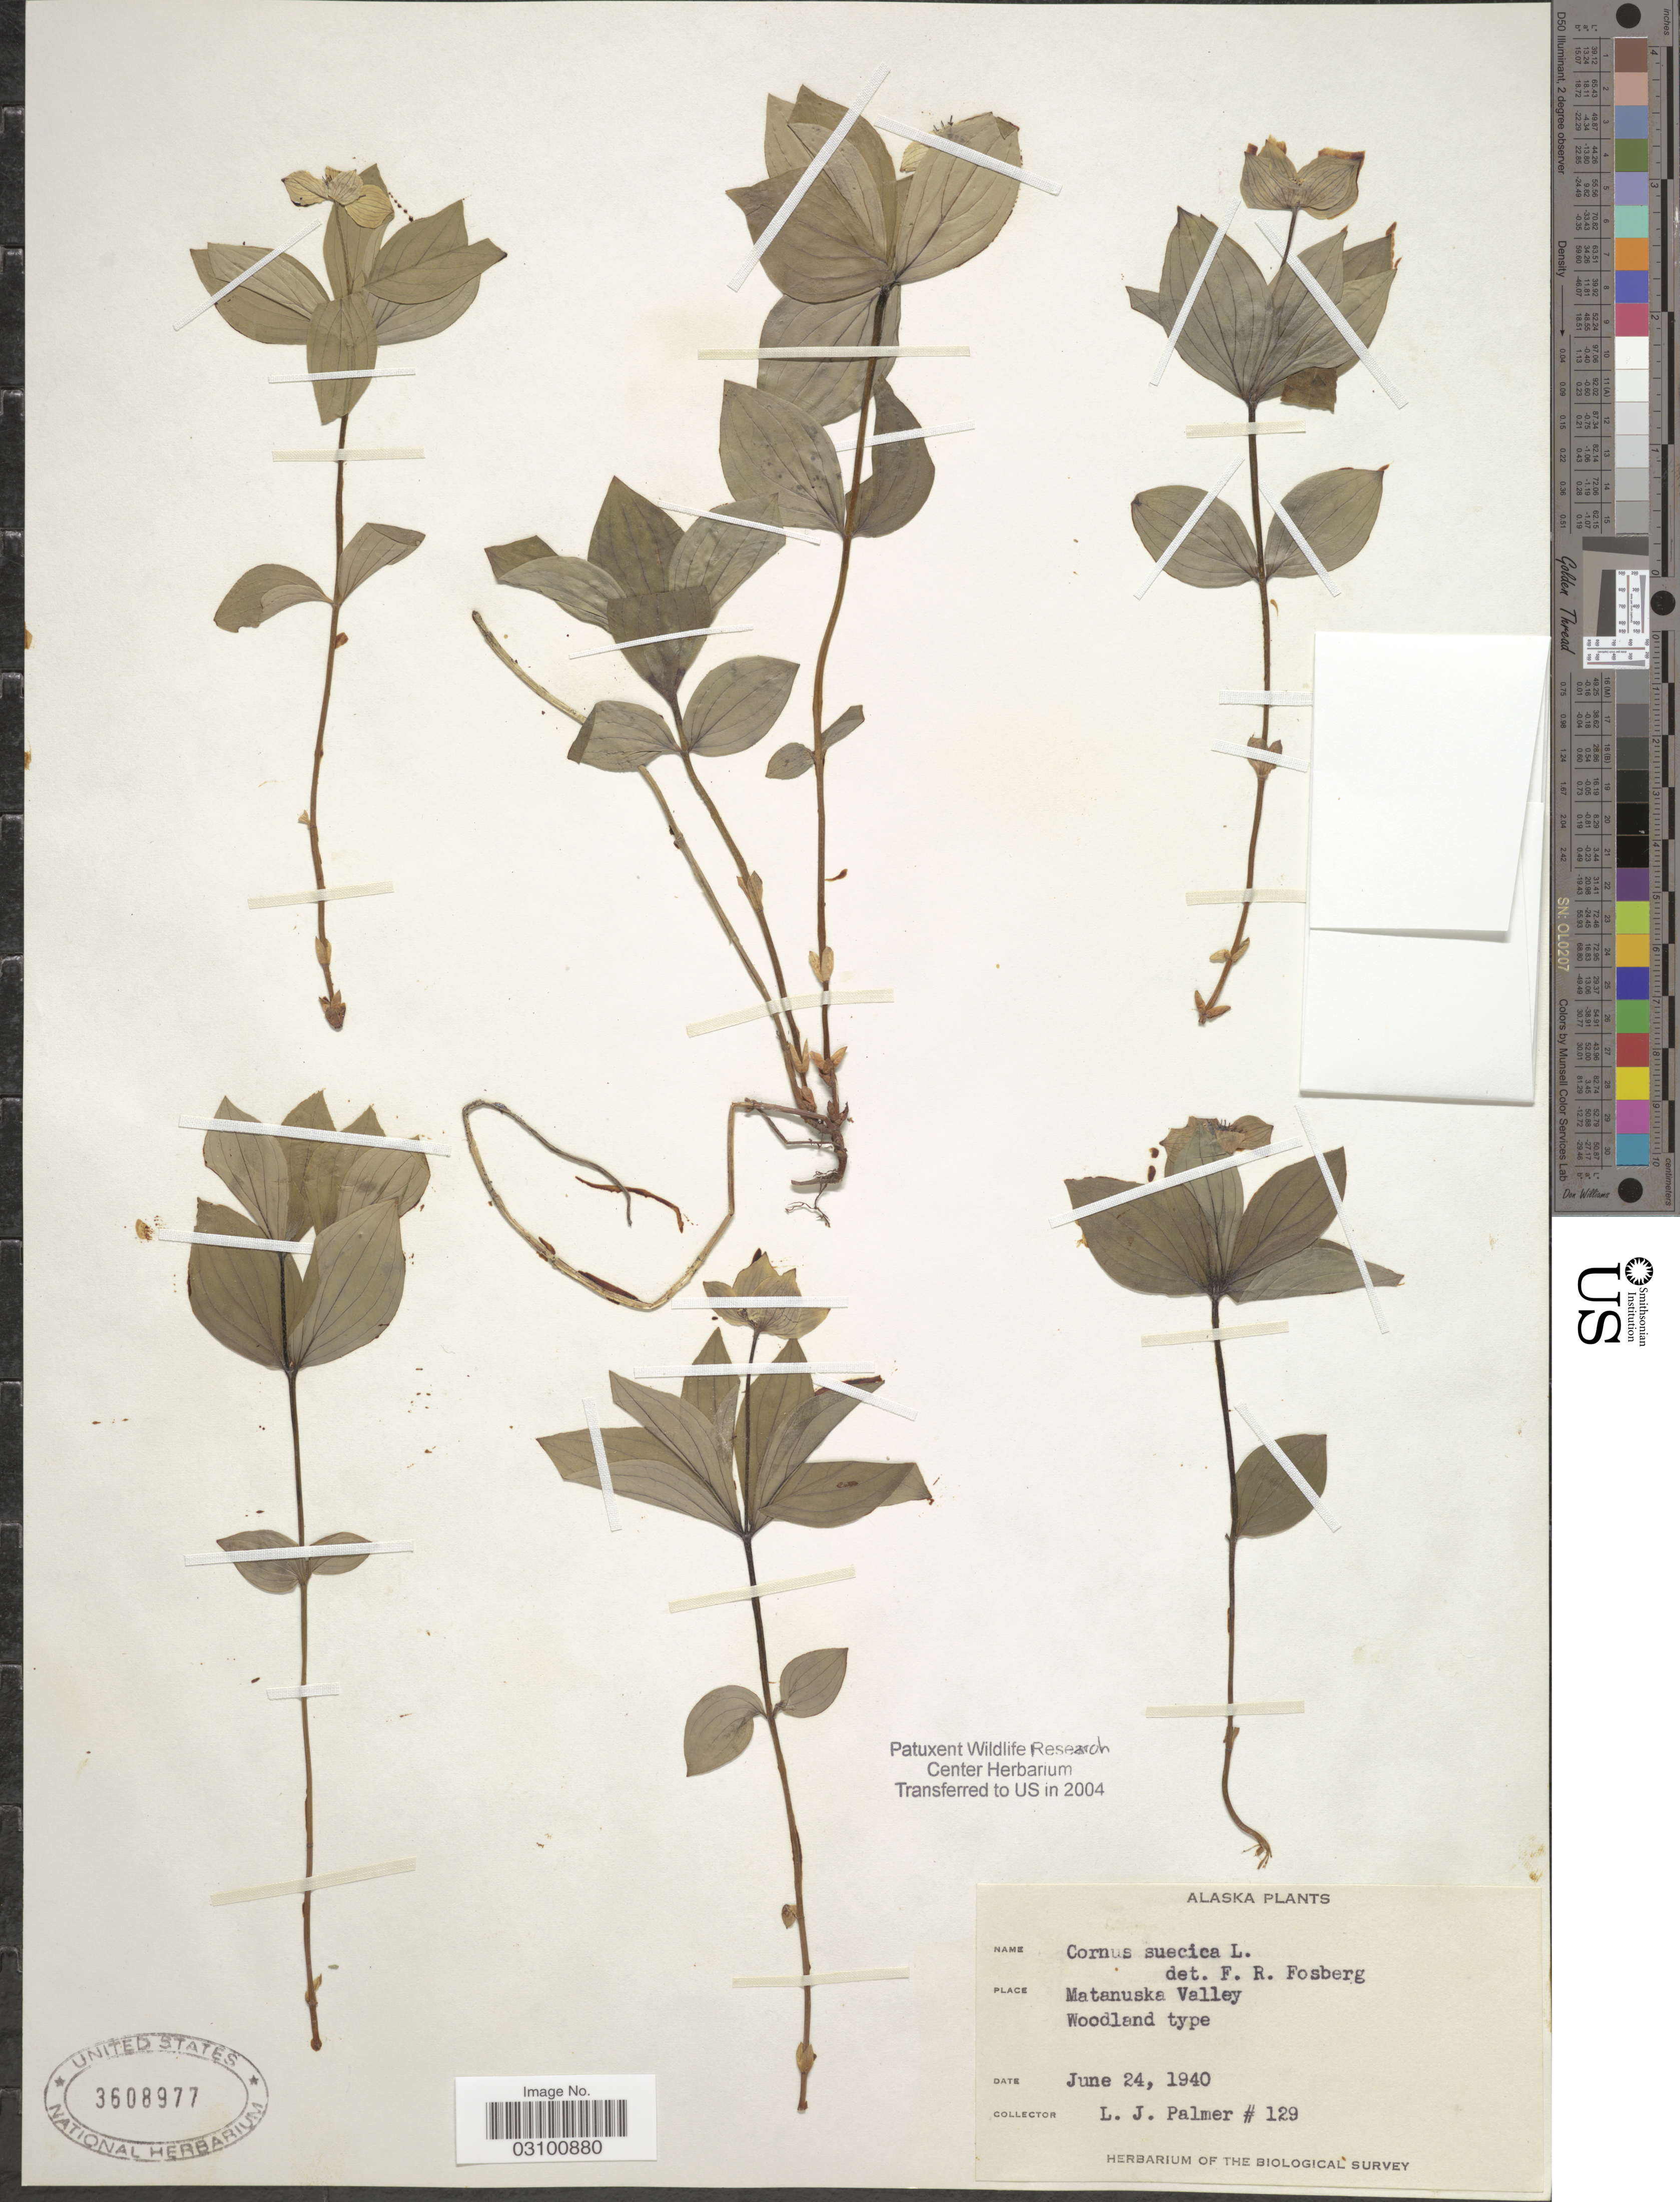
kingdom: Plantae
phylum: Tracheophyta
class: Magnoliopsida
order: Cornales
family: Cornaceae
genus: Cornus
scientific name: Cornus suecica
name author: L.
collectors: L. J. Palmer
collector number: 129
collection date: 1940-06-24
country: United States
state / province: Alaska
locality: Matanuska Valley. Woodland type.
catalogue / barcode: US 3608977